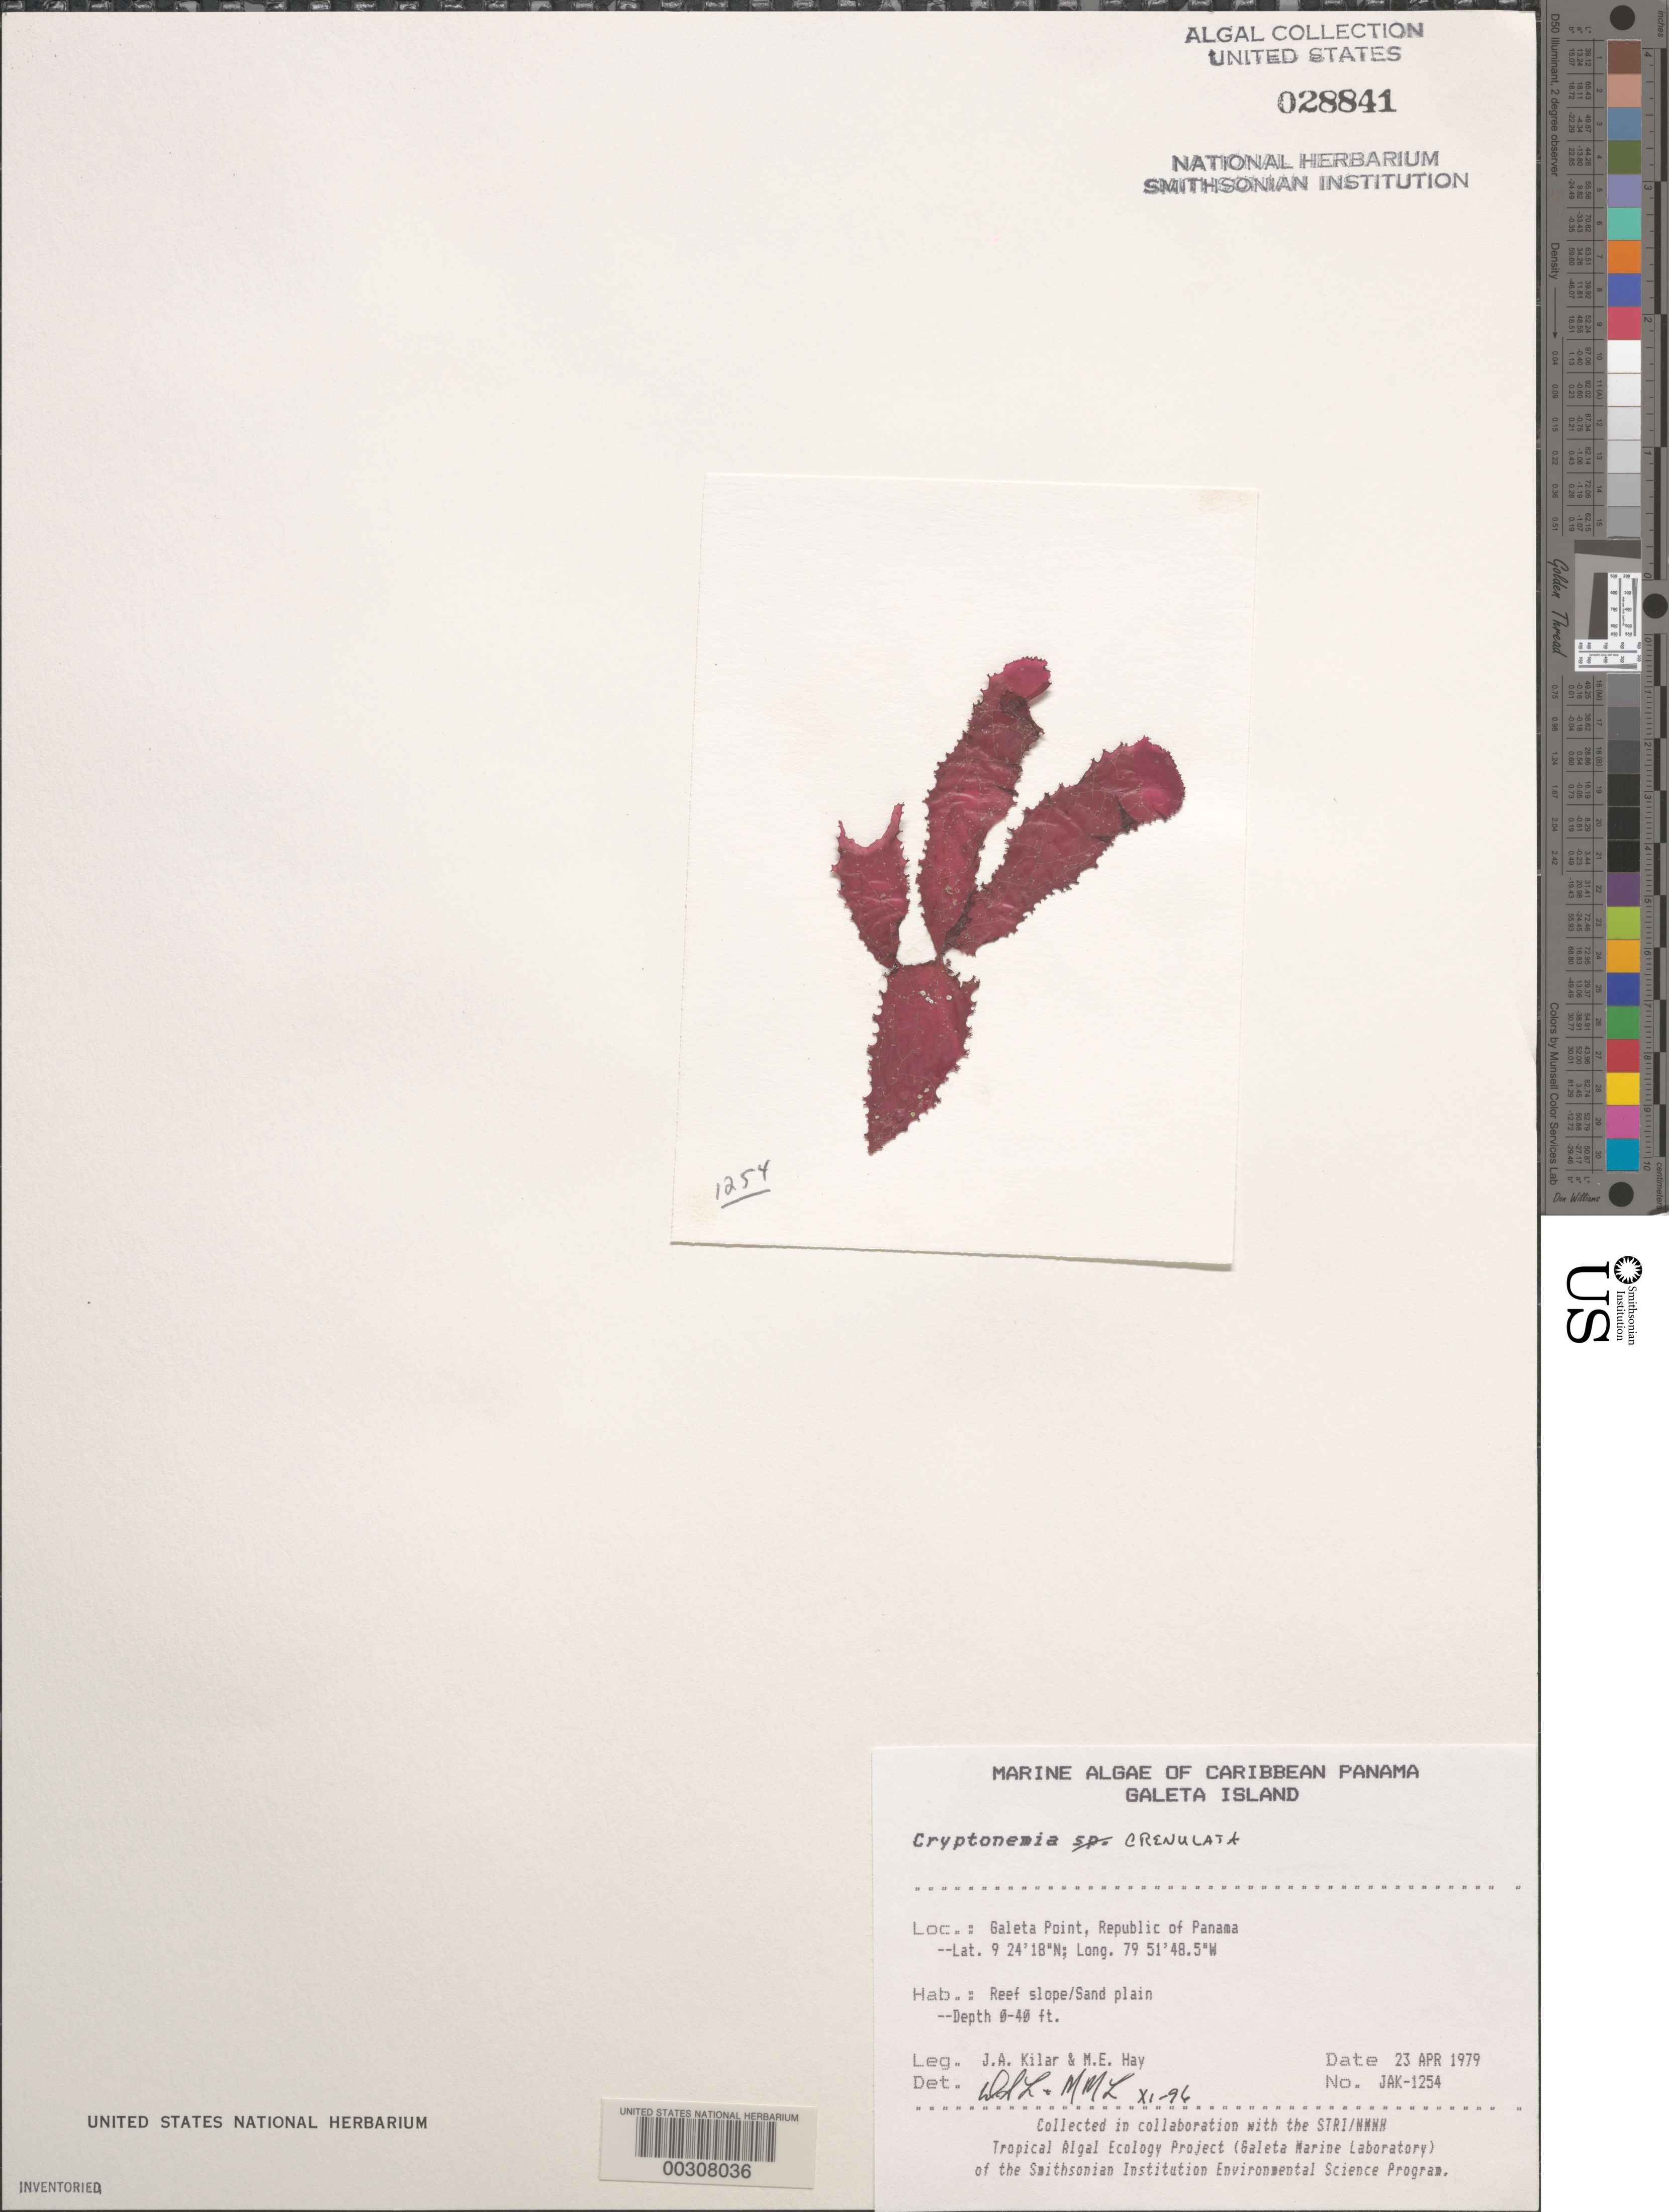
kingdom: Plantae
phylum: Rhodophyta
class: Florideophyceae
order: Halymeniales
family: Halymeniaceae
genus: Cryptonemia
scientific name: Cryptonemia crenulata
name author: (J. Agardh) J. Agardh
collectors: J. Kilar & M. E. Hay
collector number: JAK-1254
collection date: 1979-04-23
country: Panama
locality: Caribbean Panama. Galeta Island. Galeta Point, Republic of Panama.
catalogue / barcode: US 28841